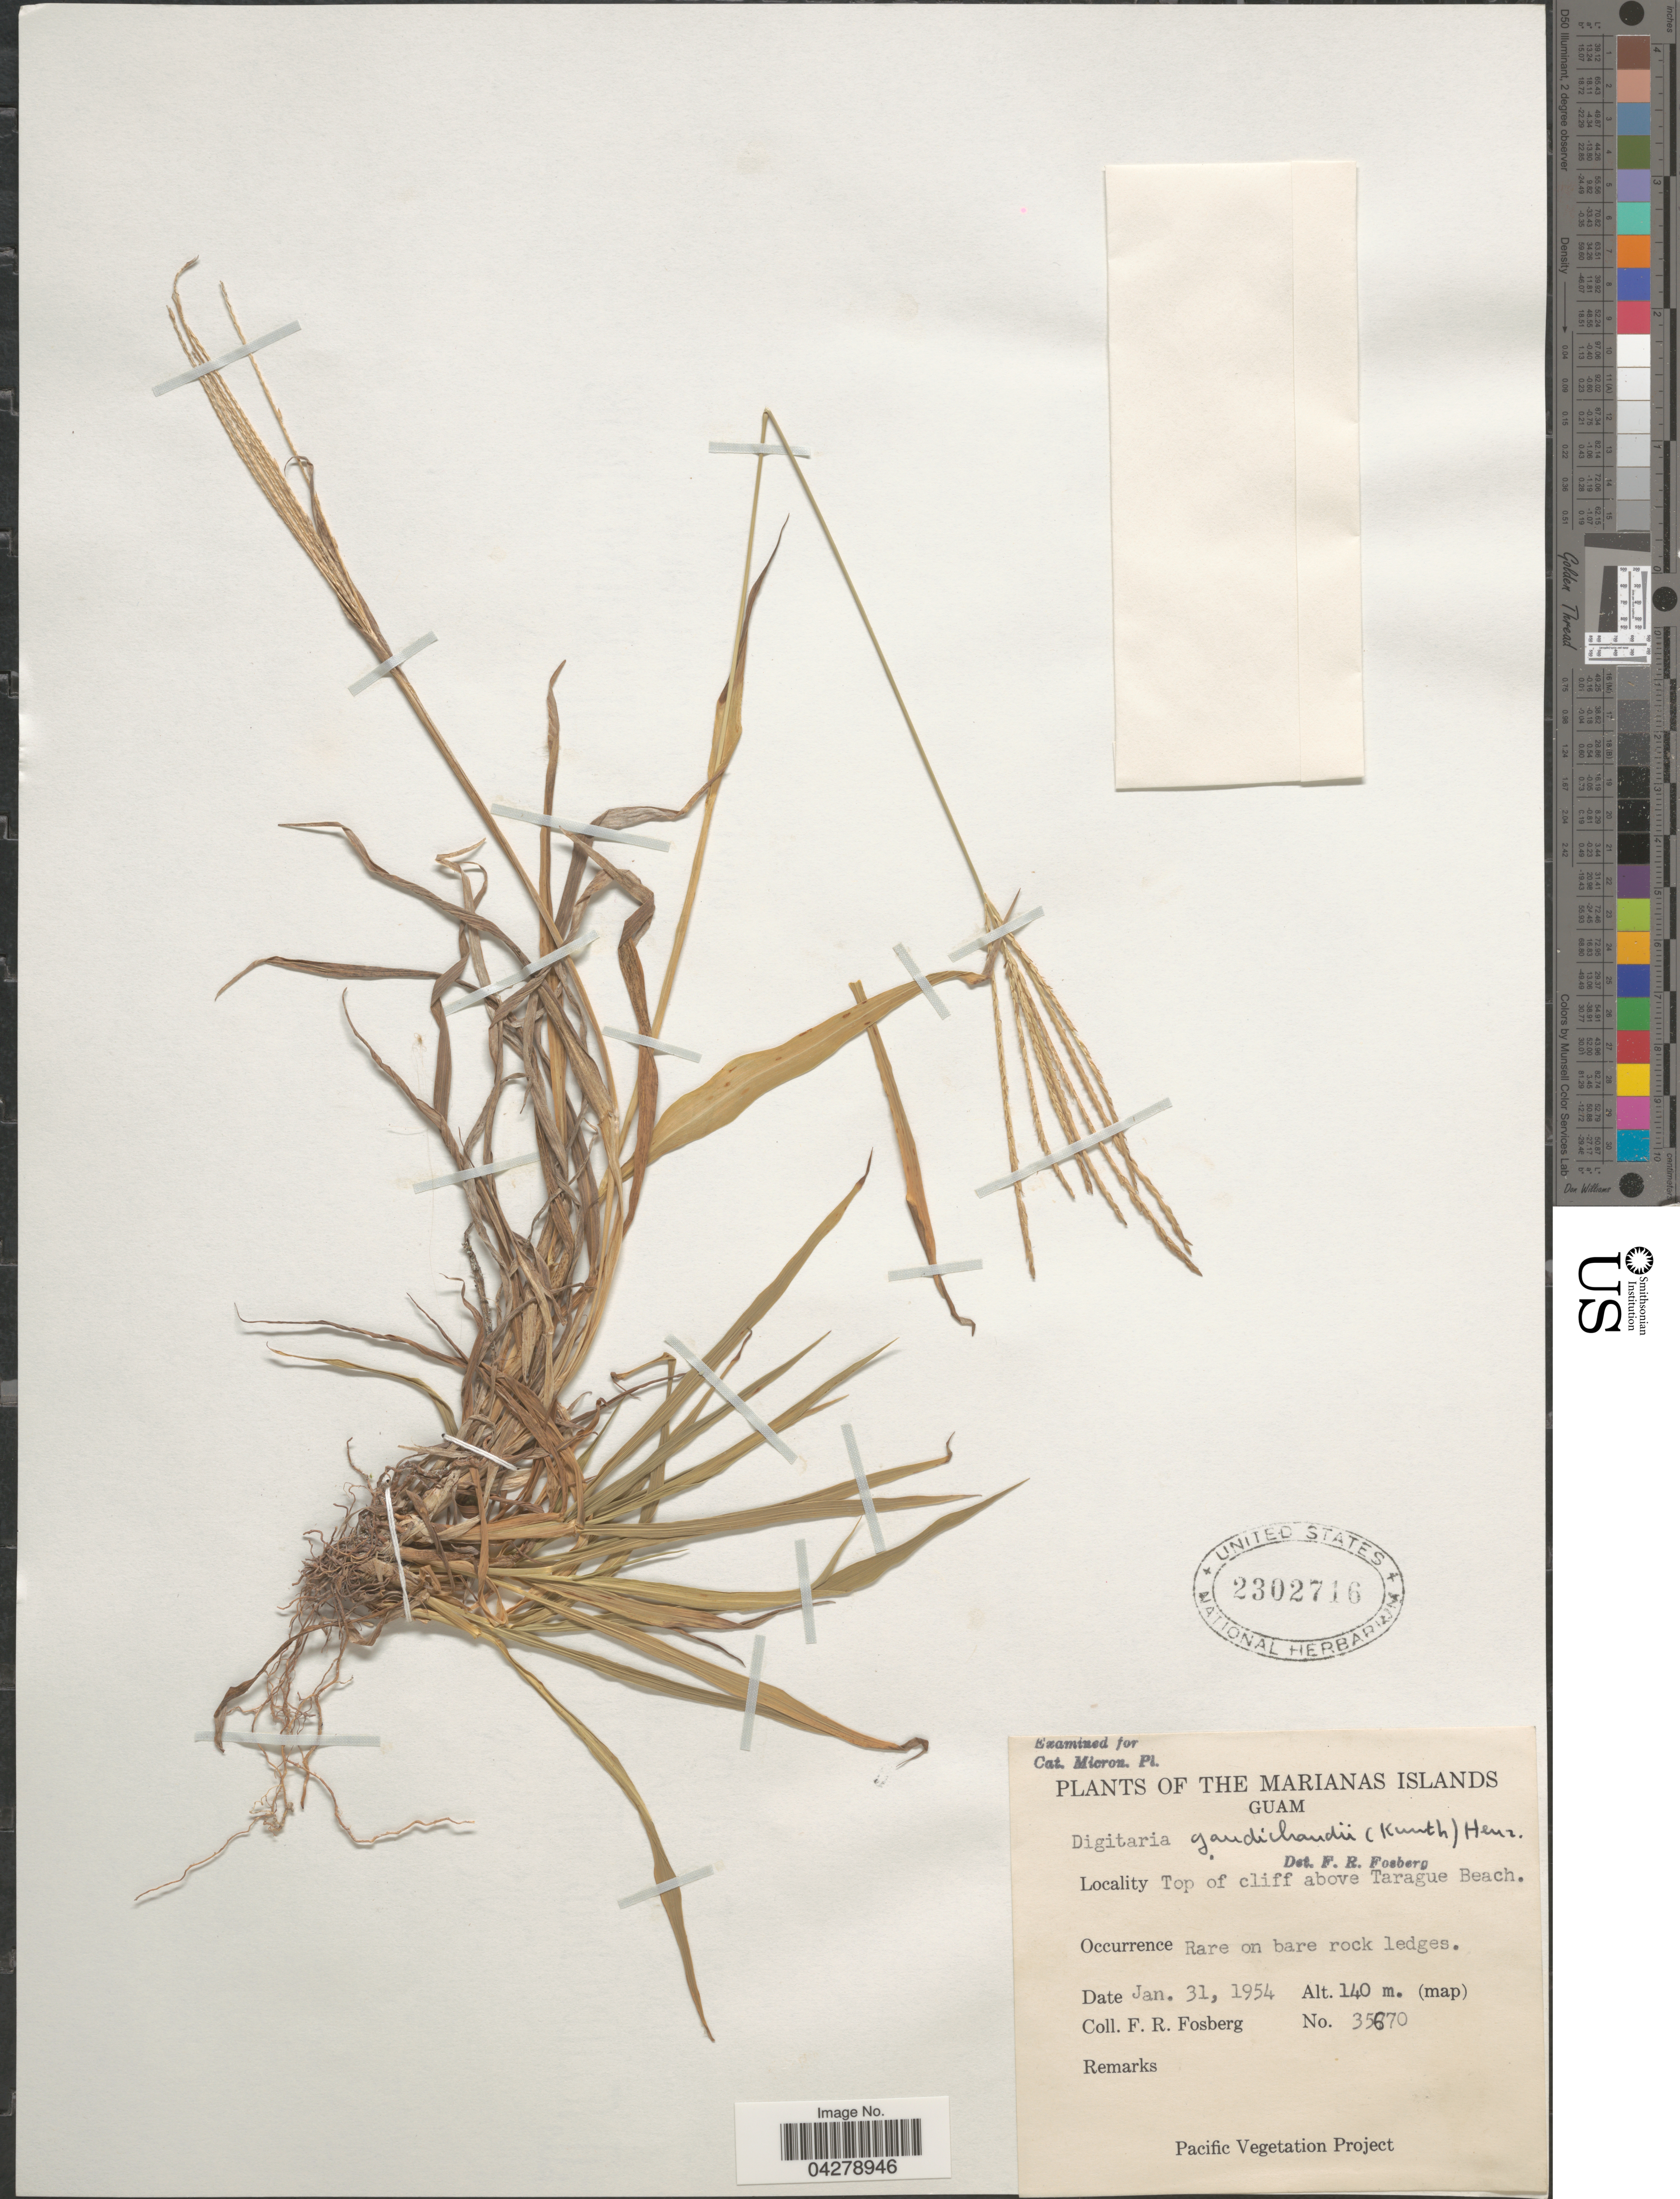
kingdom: Plantae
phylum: Tracheophyta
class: Liliopsida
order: Poales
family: Poaceae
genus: Digitaria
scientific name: Digitaria gaudichaudii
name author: (Kunth) Ham.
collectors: F. R. Fosberg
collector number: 35670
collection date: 1954-01-31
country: Guam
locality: The Marianas Islands. Top of cliff above Tarague Beach. Rare on bare rock ledges.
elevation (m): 140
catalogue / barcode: US 2302716